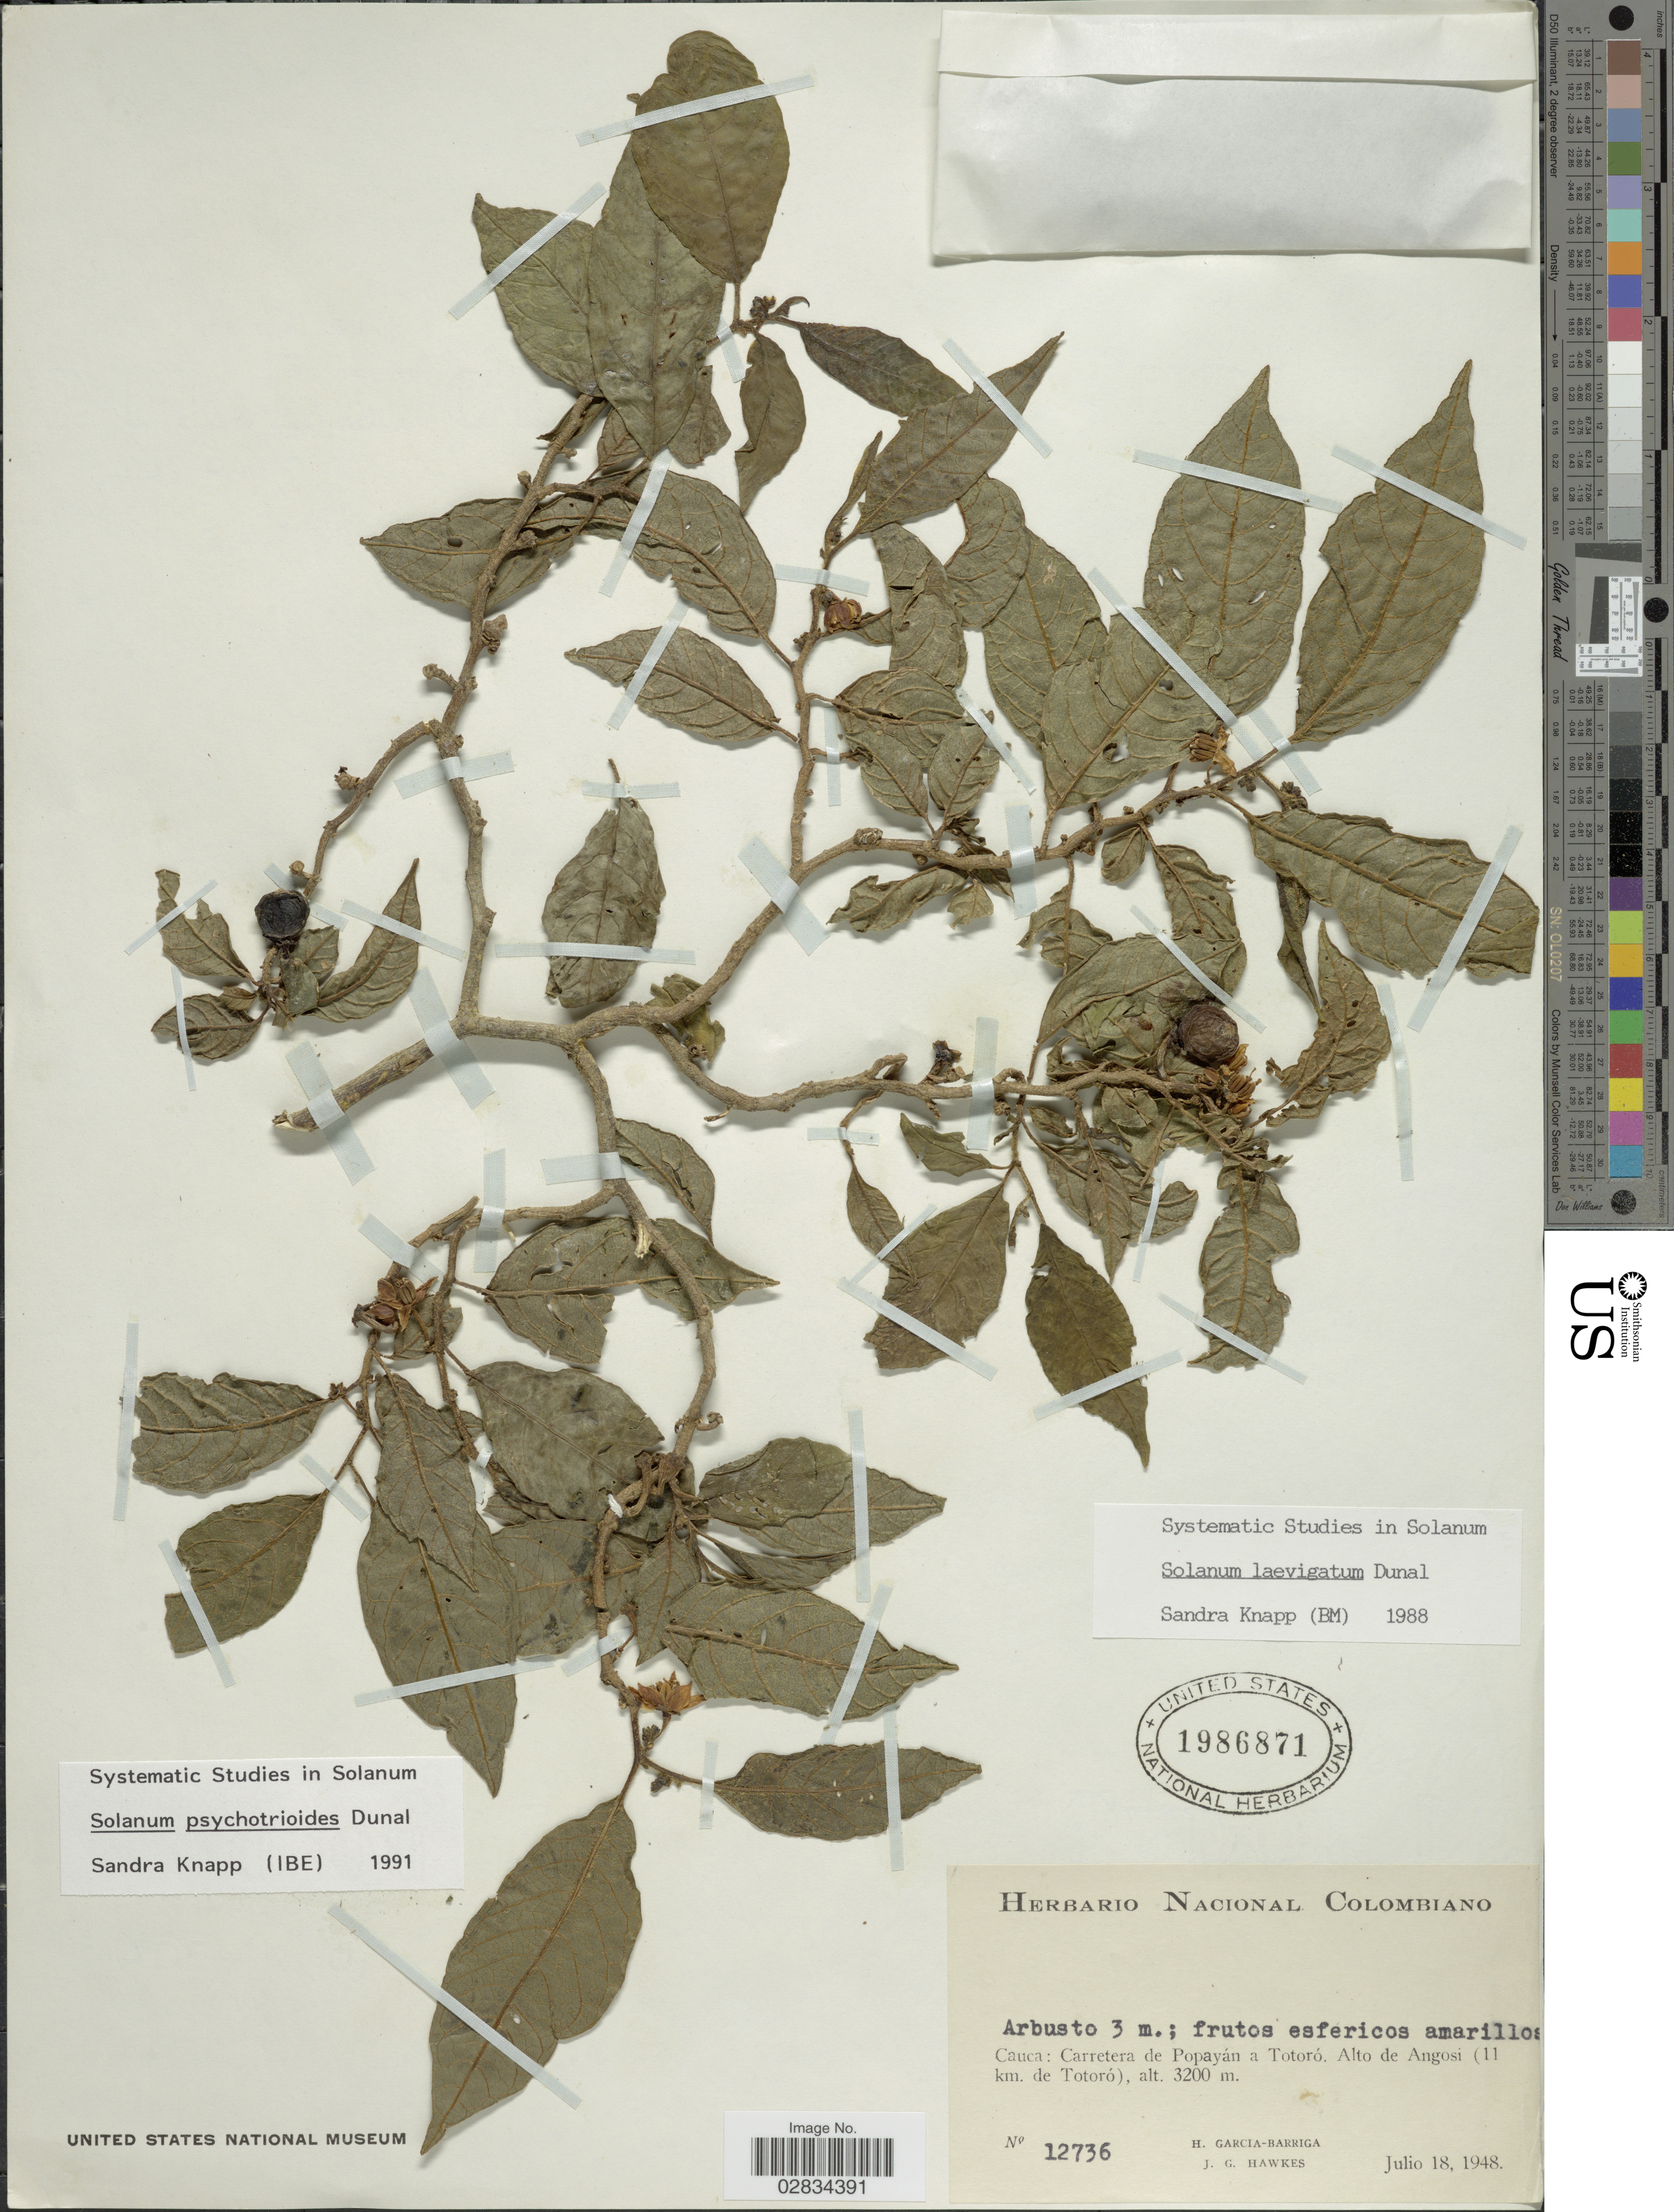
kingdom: Plantae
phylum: Tracheophyta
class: Magnoliopsida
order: Solanales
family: Solanaceae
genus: Solanum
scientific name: Solanum psychotrioides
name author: Dunal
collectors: H. García Barriga & J. Hawkes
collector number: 12736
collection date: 1948-07-18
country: Colombia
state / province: Cauca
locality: Cauca: Carretera de Popayán a Totoró. Alto de Angosi (11 km. de Totoró).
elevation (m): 3200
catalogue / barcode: US 1986871